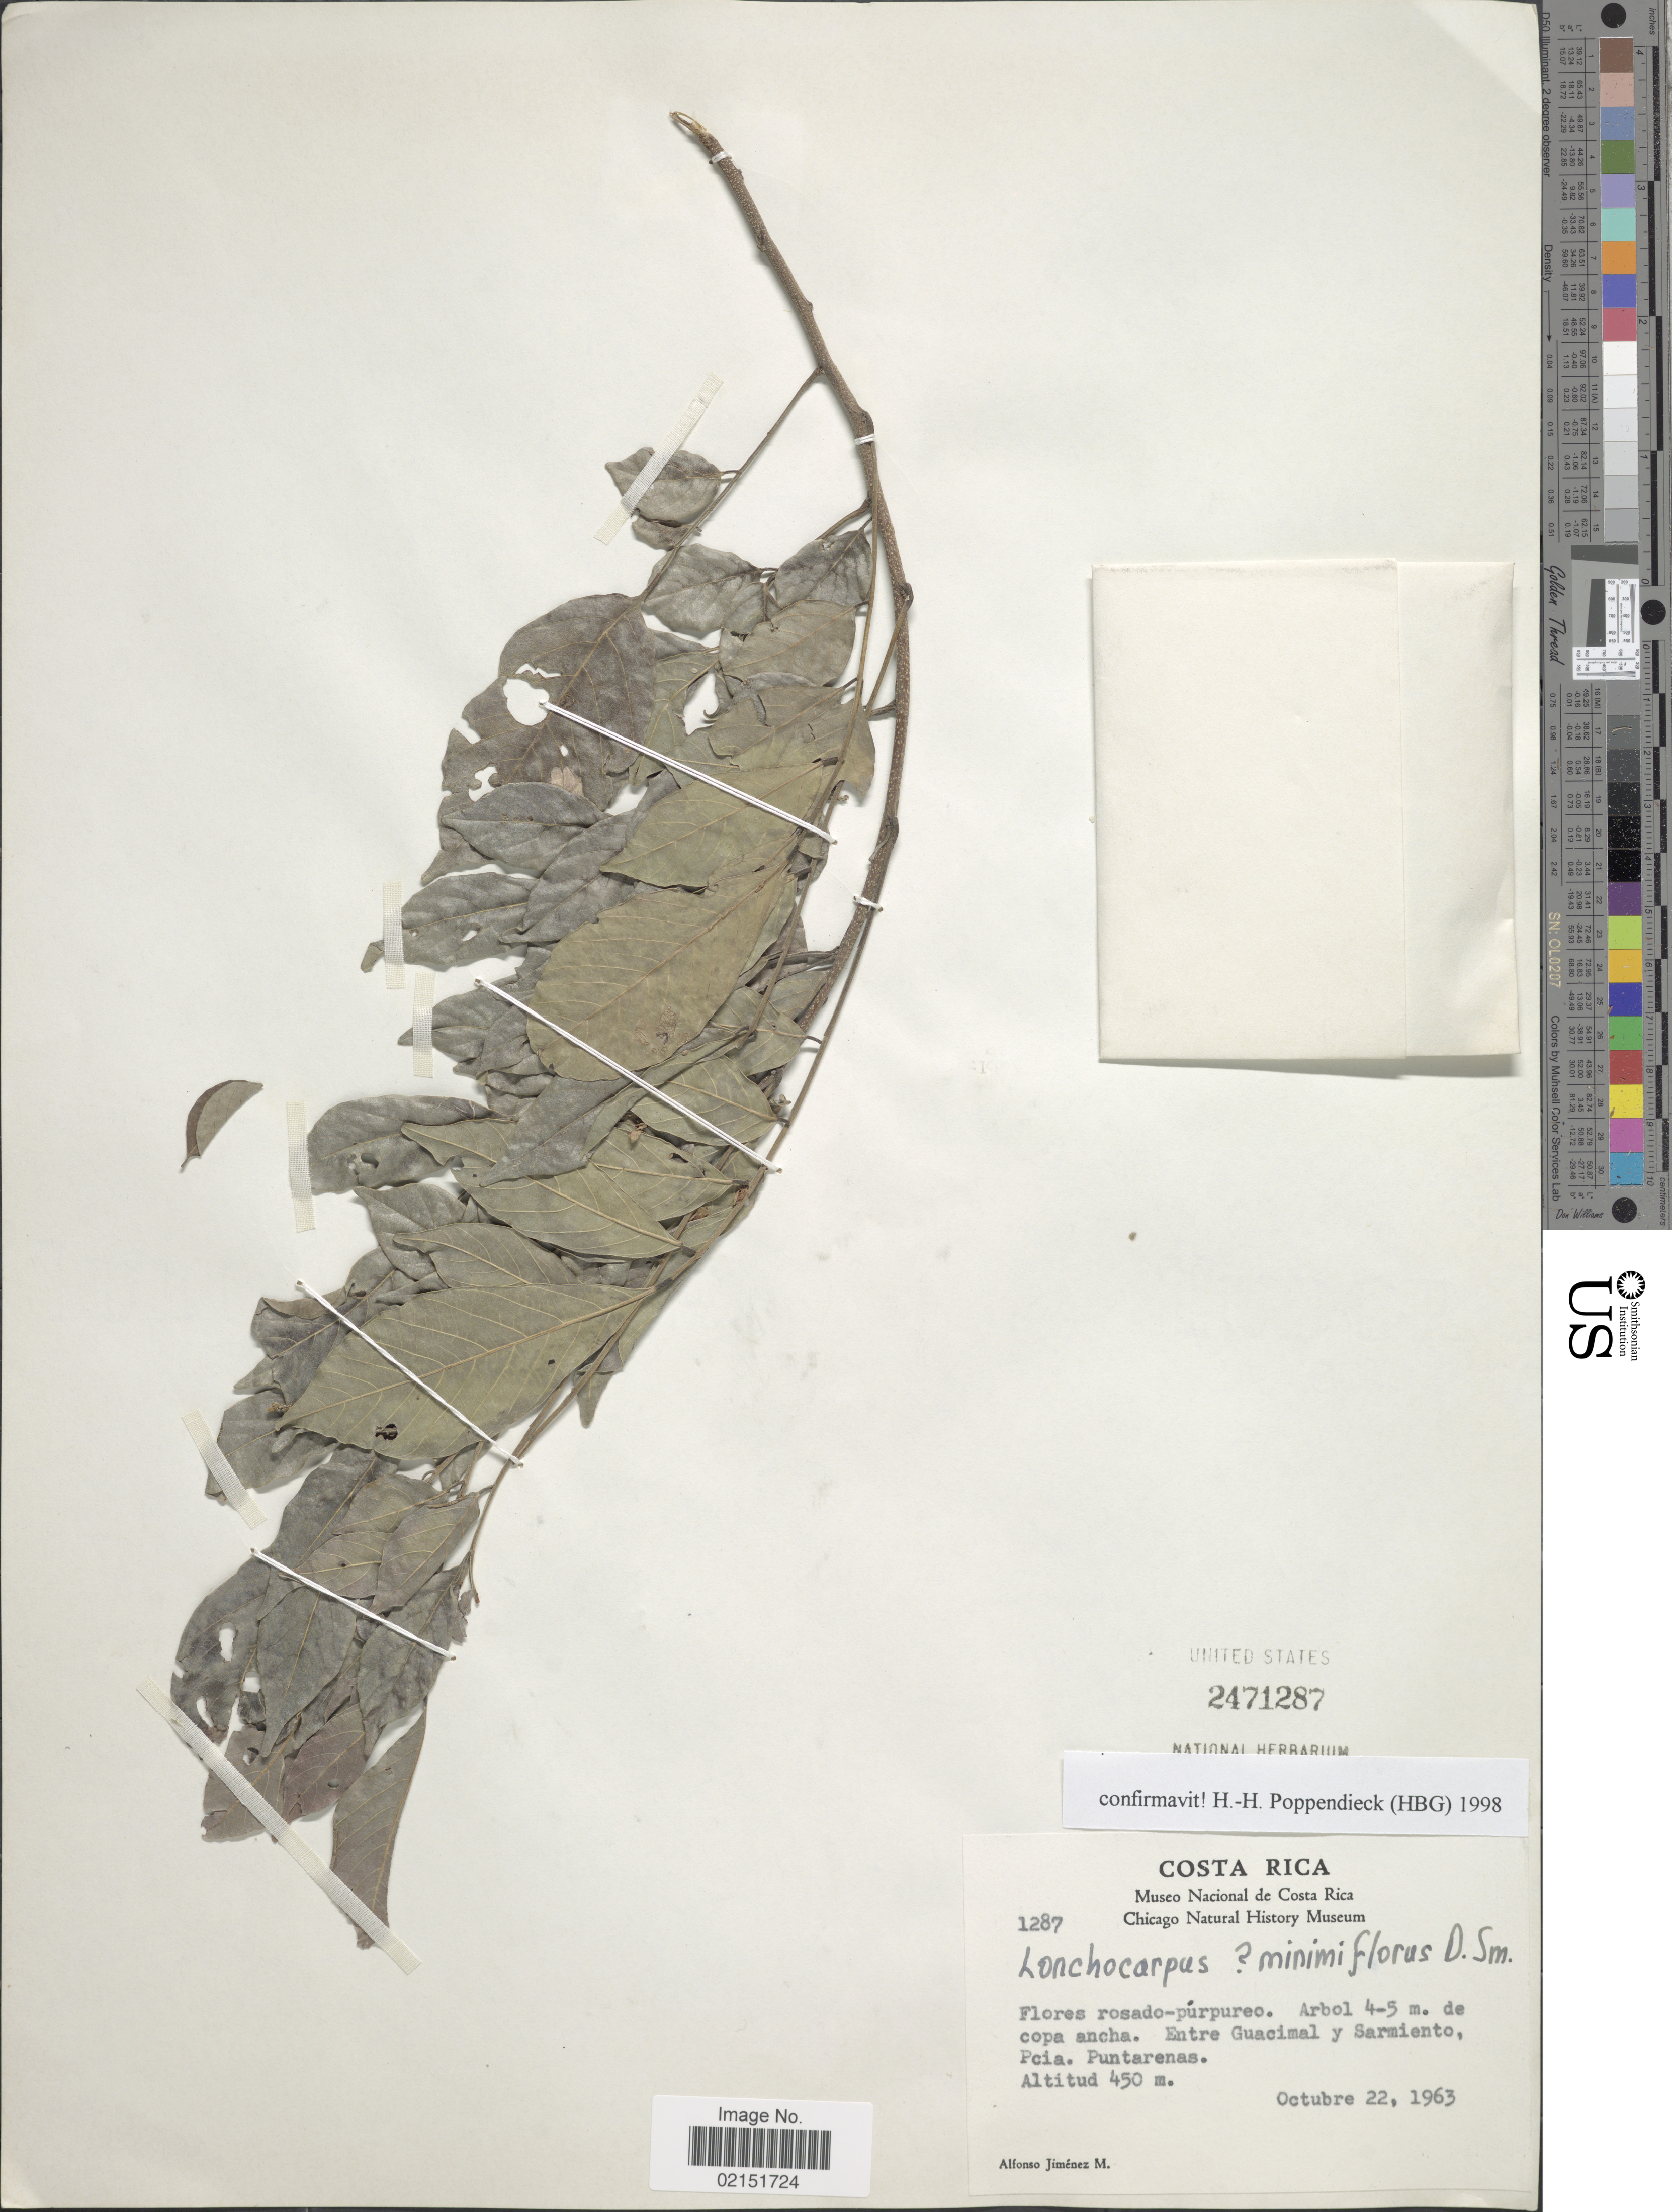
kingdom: Plantae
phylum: Tracheophyta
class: Magnoliopsida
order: Fabales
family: Fabaceae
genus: Lonchocarpus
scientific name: Lonchocarpus minimiflorus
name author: Donn. Sm.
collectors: A. Jimenez M.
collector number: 1287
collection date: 1963-10-22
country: Costa Rica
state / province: Puntarenas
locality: Entre Guacimal y Sarmiento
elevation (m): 450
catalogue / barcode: US 2471287